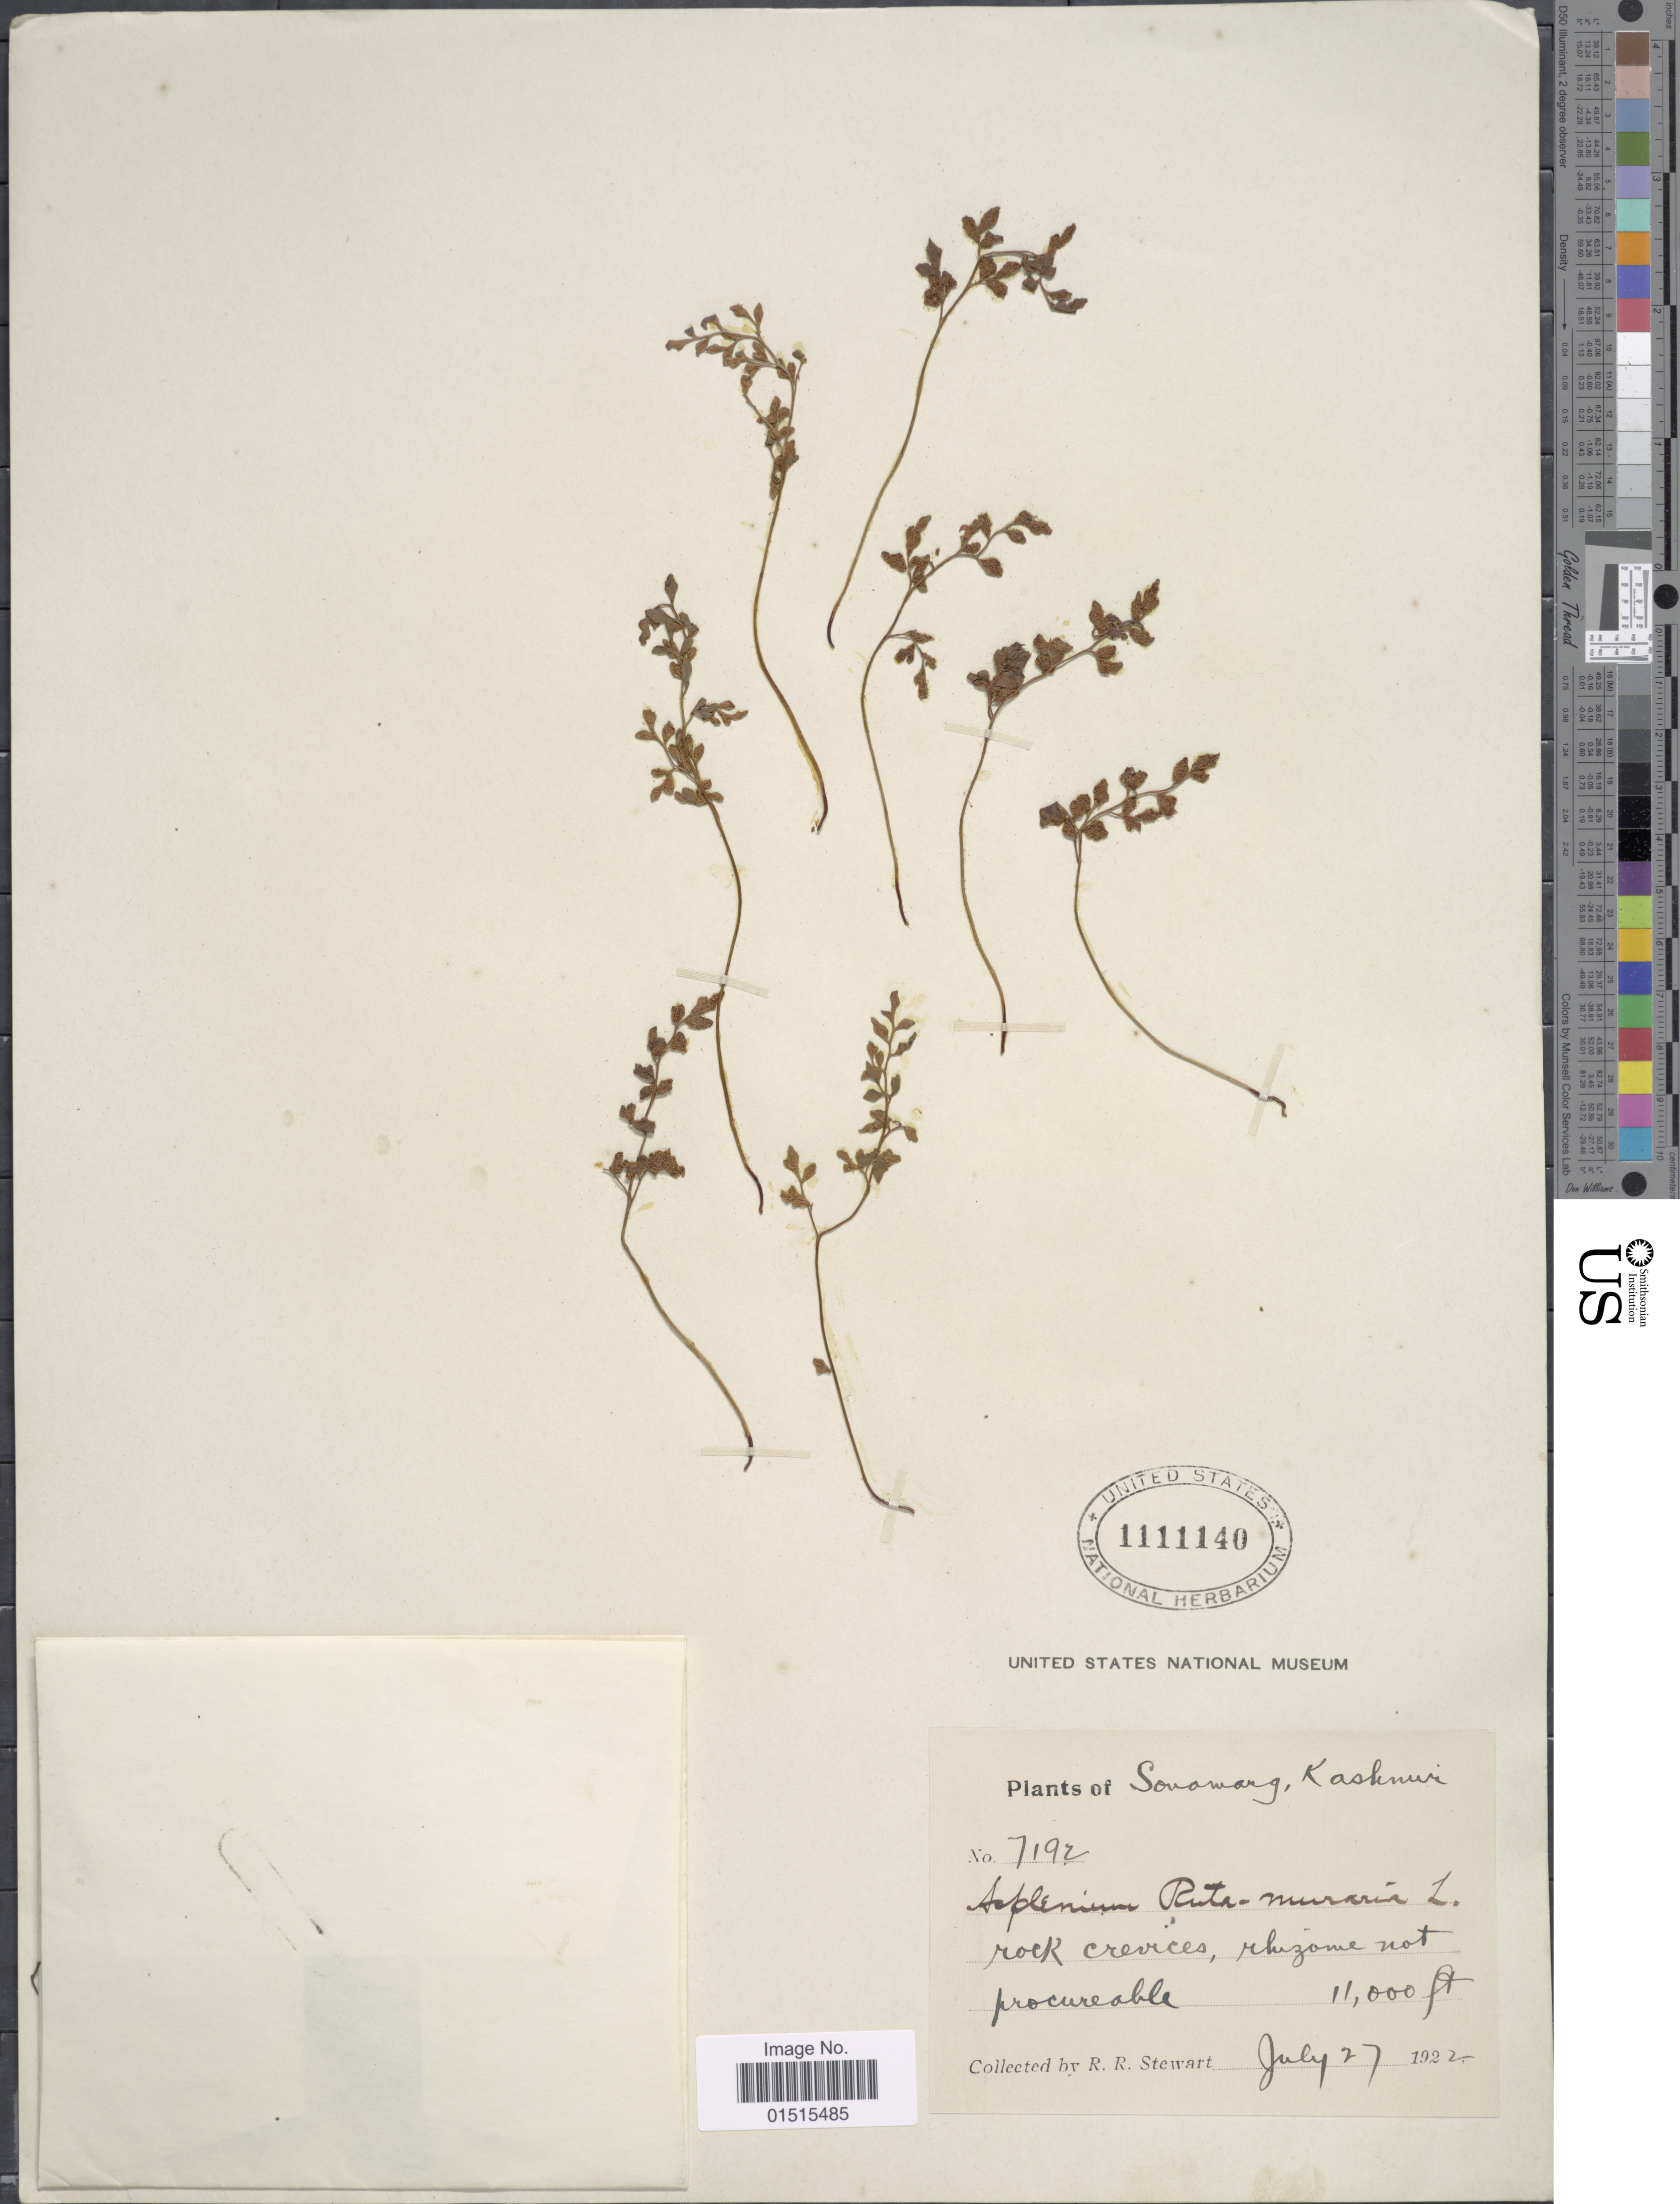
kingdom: Plantae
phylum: Tracheophyta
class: Polypodiopsida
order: Polypodiales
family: Aspleniaceae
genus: Asplenium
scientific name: Asplenium ruta-muraria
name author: L.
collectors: R. R. Stewart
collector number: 7192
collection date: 1922-07-27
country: India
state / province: Jammu and Kashmir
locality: Sonamarg, Kashmir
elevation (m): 3353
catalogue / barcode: US 1111140